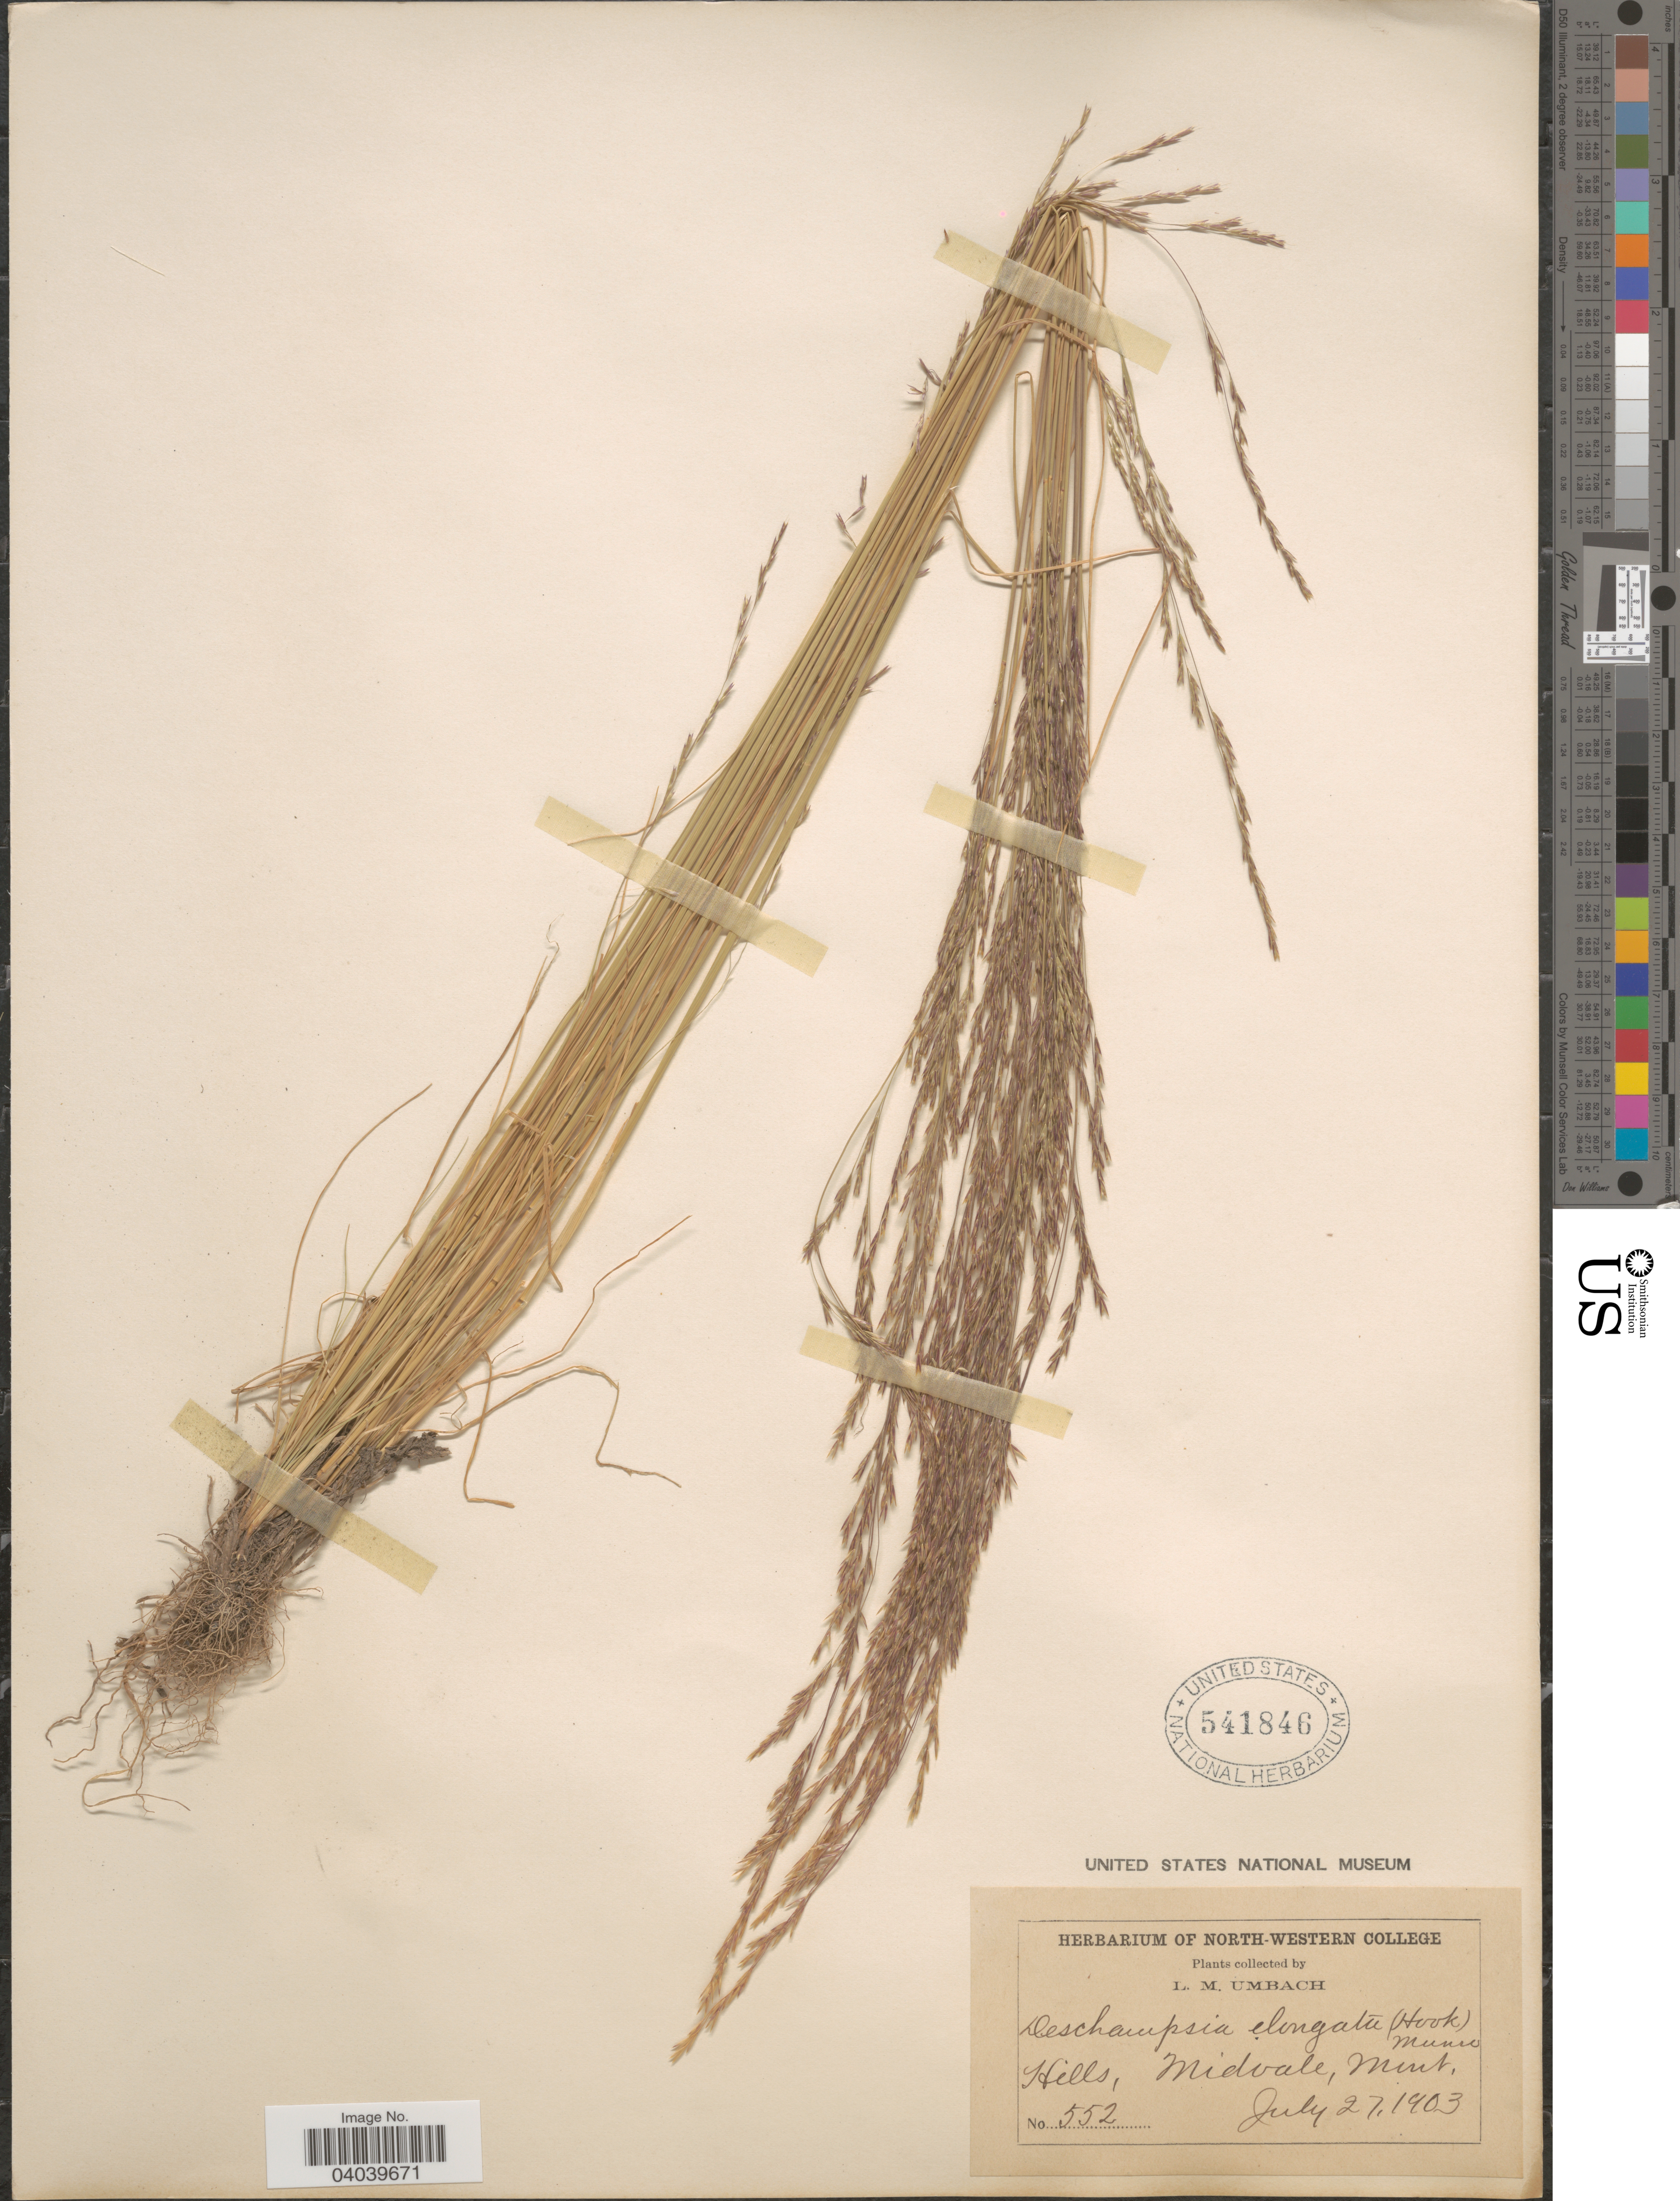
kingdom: Plantae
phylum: Tracheophyta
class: Liliopsida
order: Poales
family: Poaceae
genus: Deschampsia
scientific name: Deschampsia elongata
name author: (Hook.) Munro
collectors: L. M. Umbach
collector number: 552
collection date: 1903-07-27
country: United States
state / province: Montana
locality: Hills, Midvale.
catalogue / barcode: US 541846